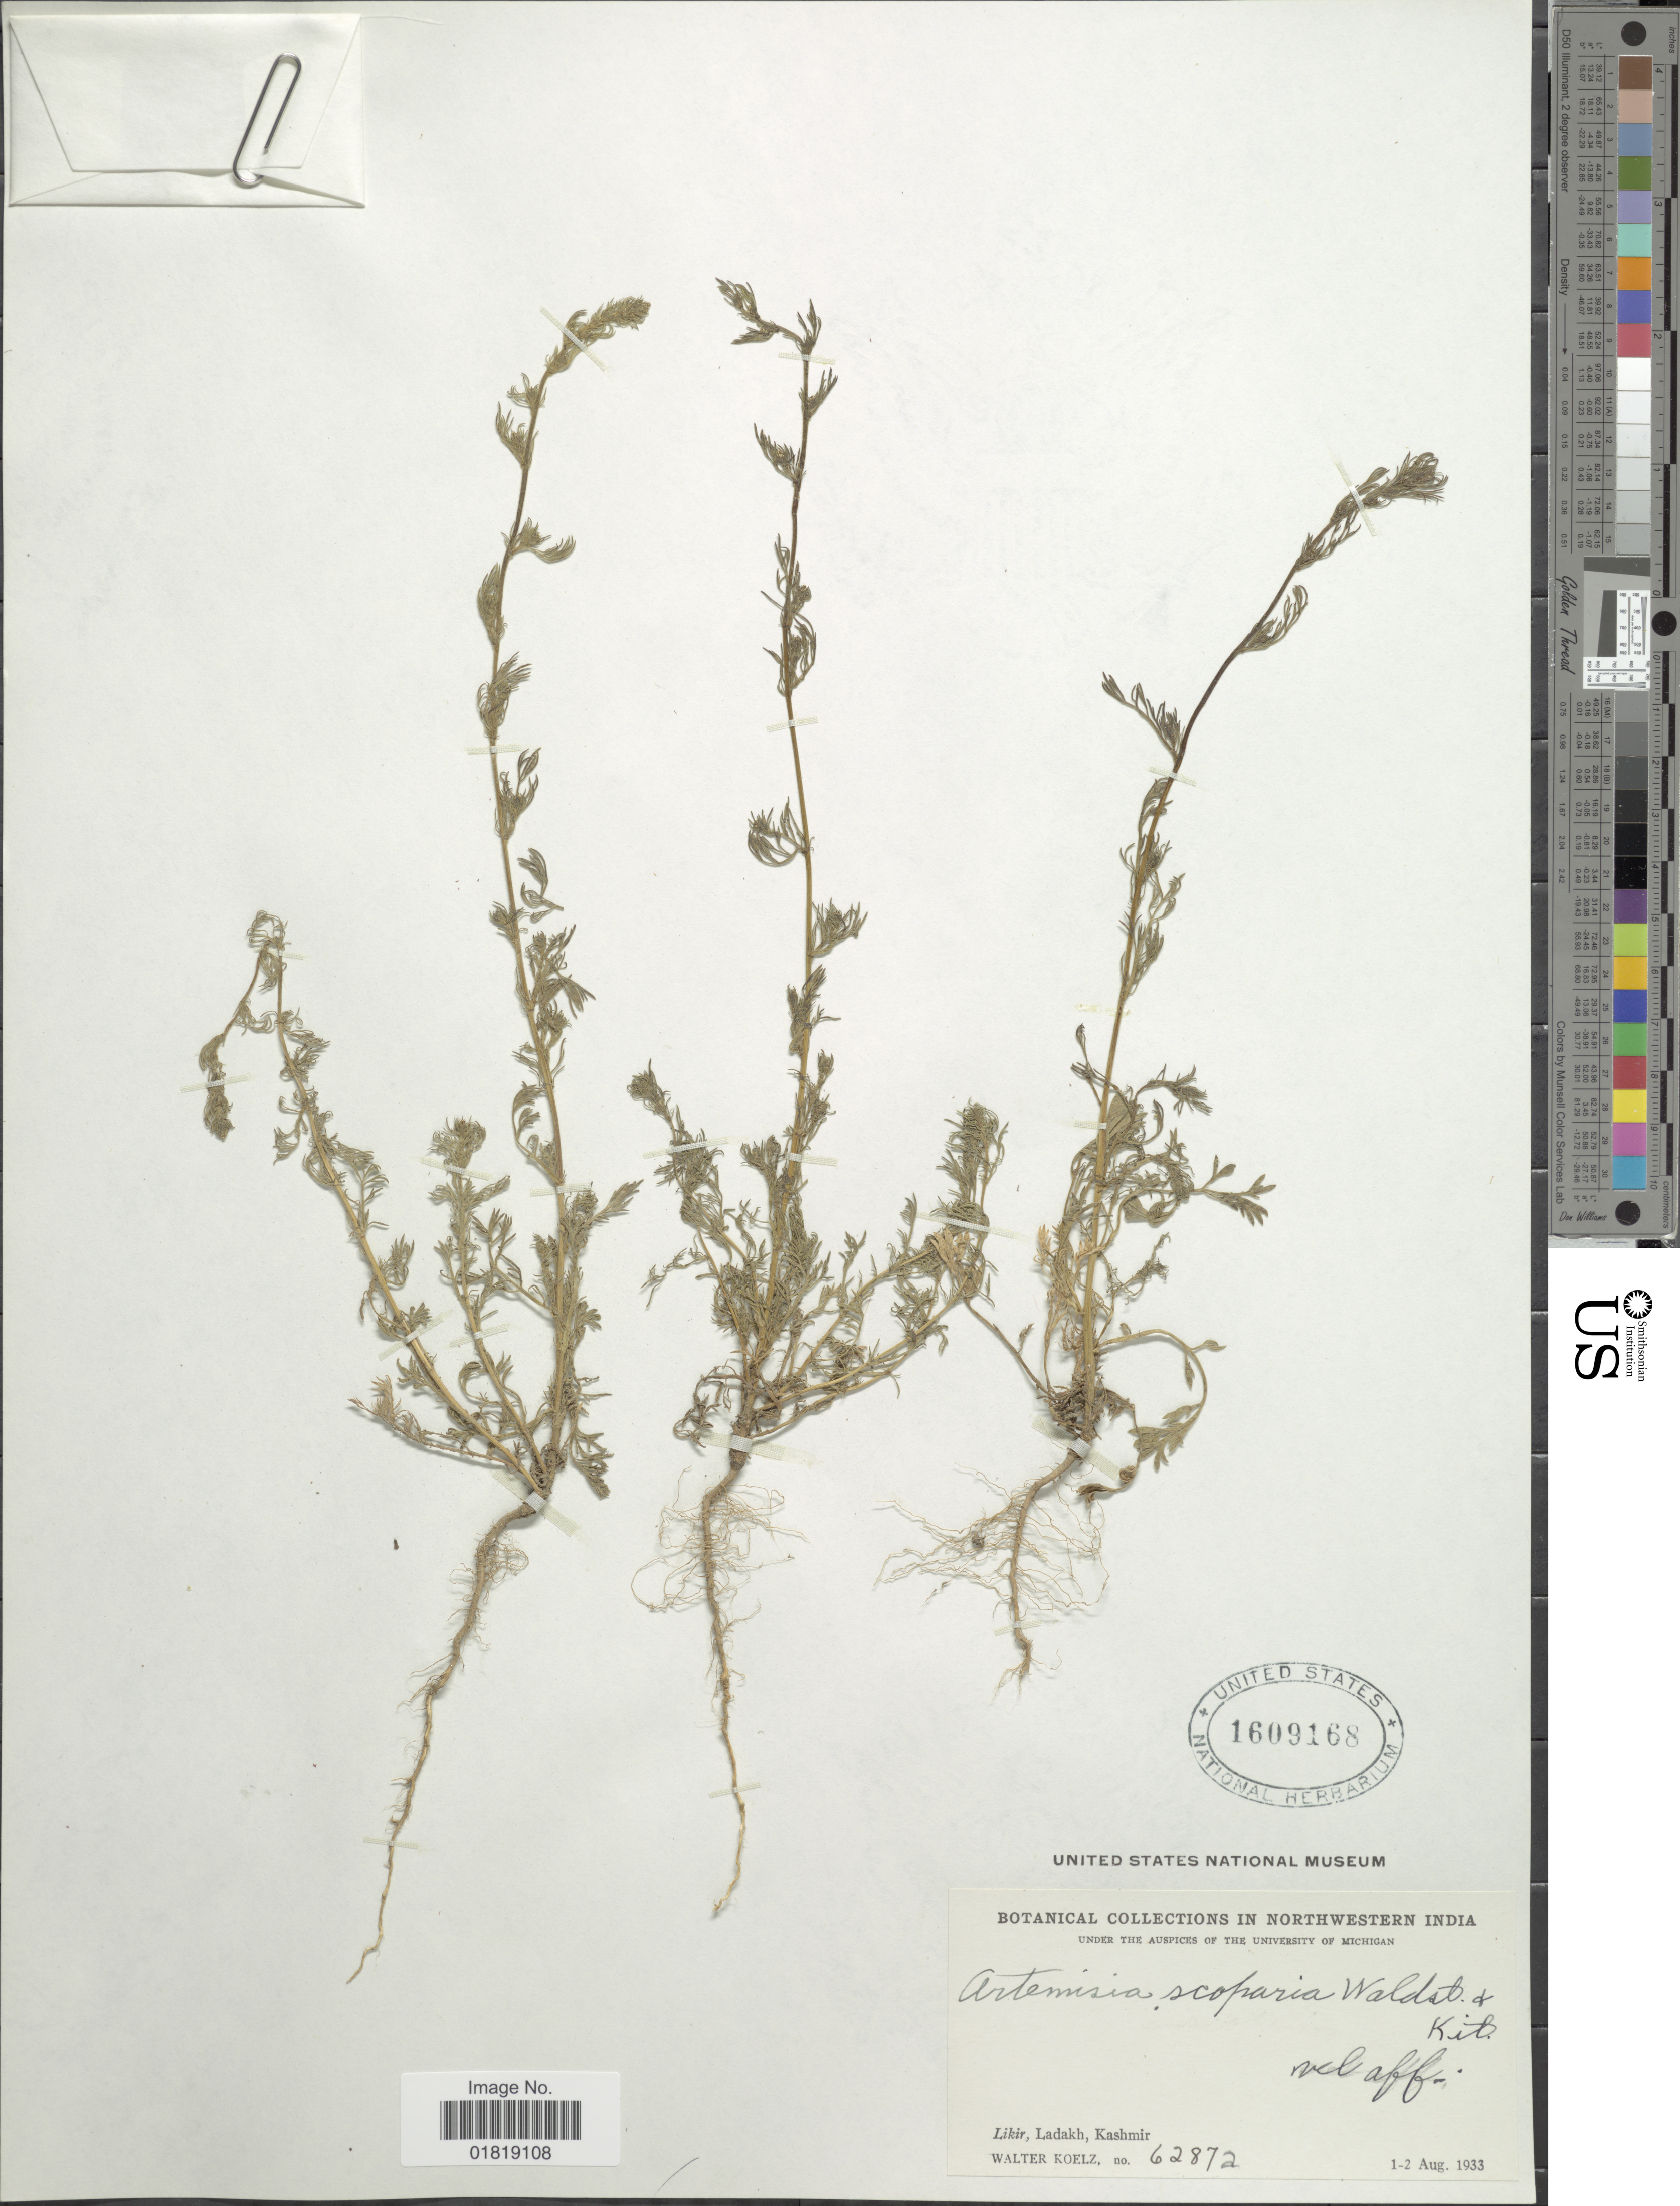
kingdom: Plantae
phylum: Tracheophyta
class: Magnoliopsida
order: Asterales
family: Asteraceae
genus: Artemisia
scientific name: Artemisia scoparia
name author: Waldst. & Kit.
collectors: W. N. Koelz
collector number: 62872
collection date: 1933-08-01/1933-08-02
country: India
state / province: Jammu and Kashmir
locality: Northwestern India, Likir, Ladakh, Kashmir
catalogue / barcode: US 1609168